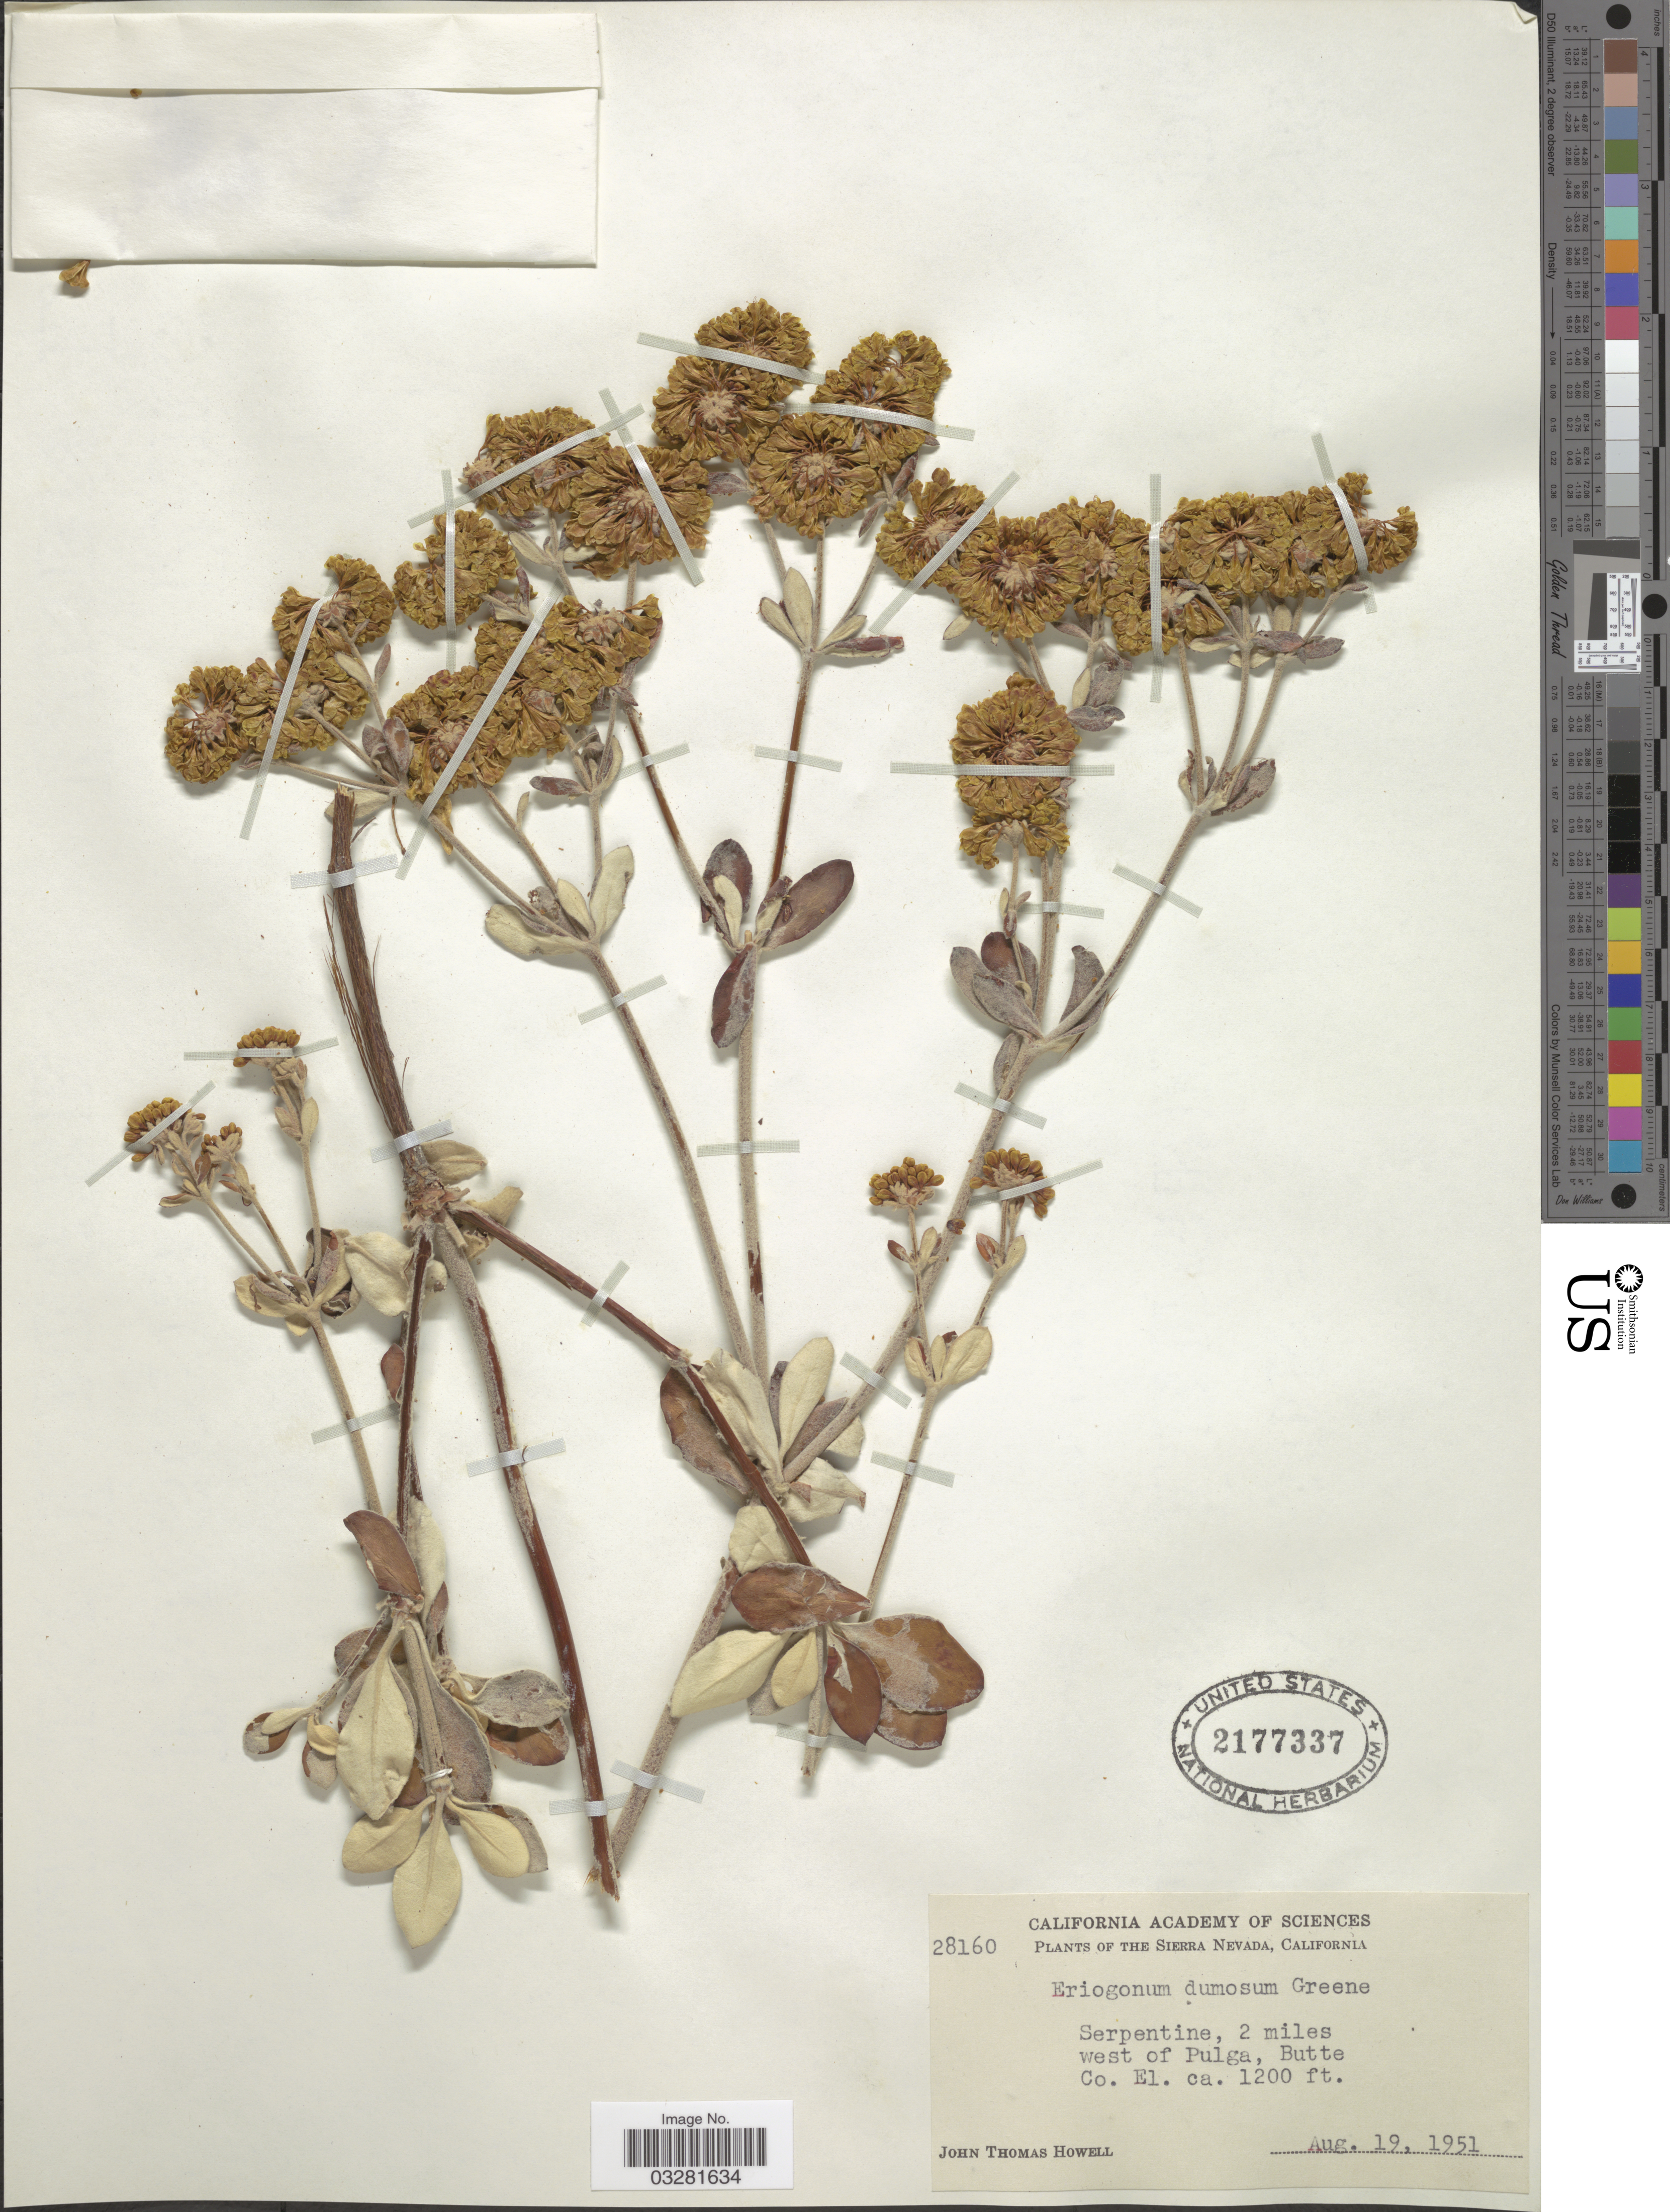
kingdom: Plantae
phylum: Tracheophyta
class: Magnoliopsida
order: Caryophyllales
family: Polygonaceae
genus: Eriogonum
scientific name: Eriogonum umbellatum var. speciosum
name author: (Drew) S. Stokes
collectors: J. T. Howell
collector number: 28160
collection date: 1951-08-19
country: United States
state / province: California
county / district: Butte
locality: The Sierra Nevada. Serpentine, 2 miles west of Pulga, Butte Co.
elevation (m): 366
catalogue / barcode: US 2177337